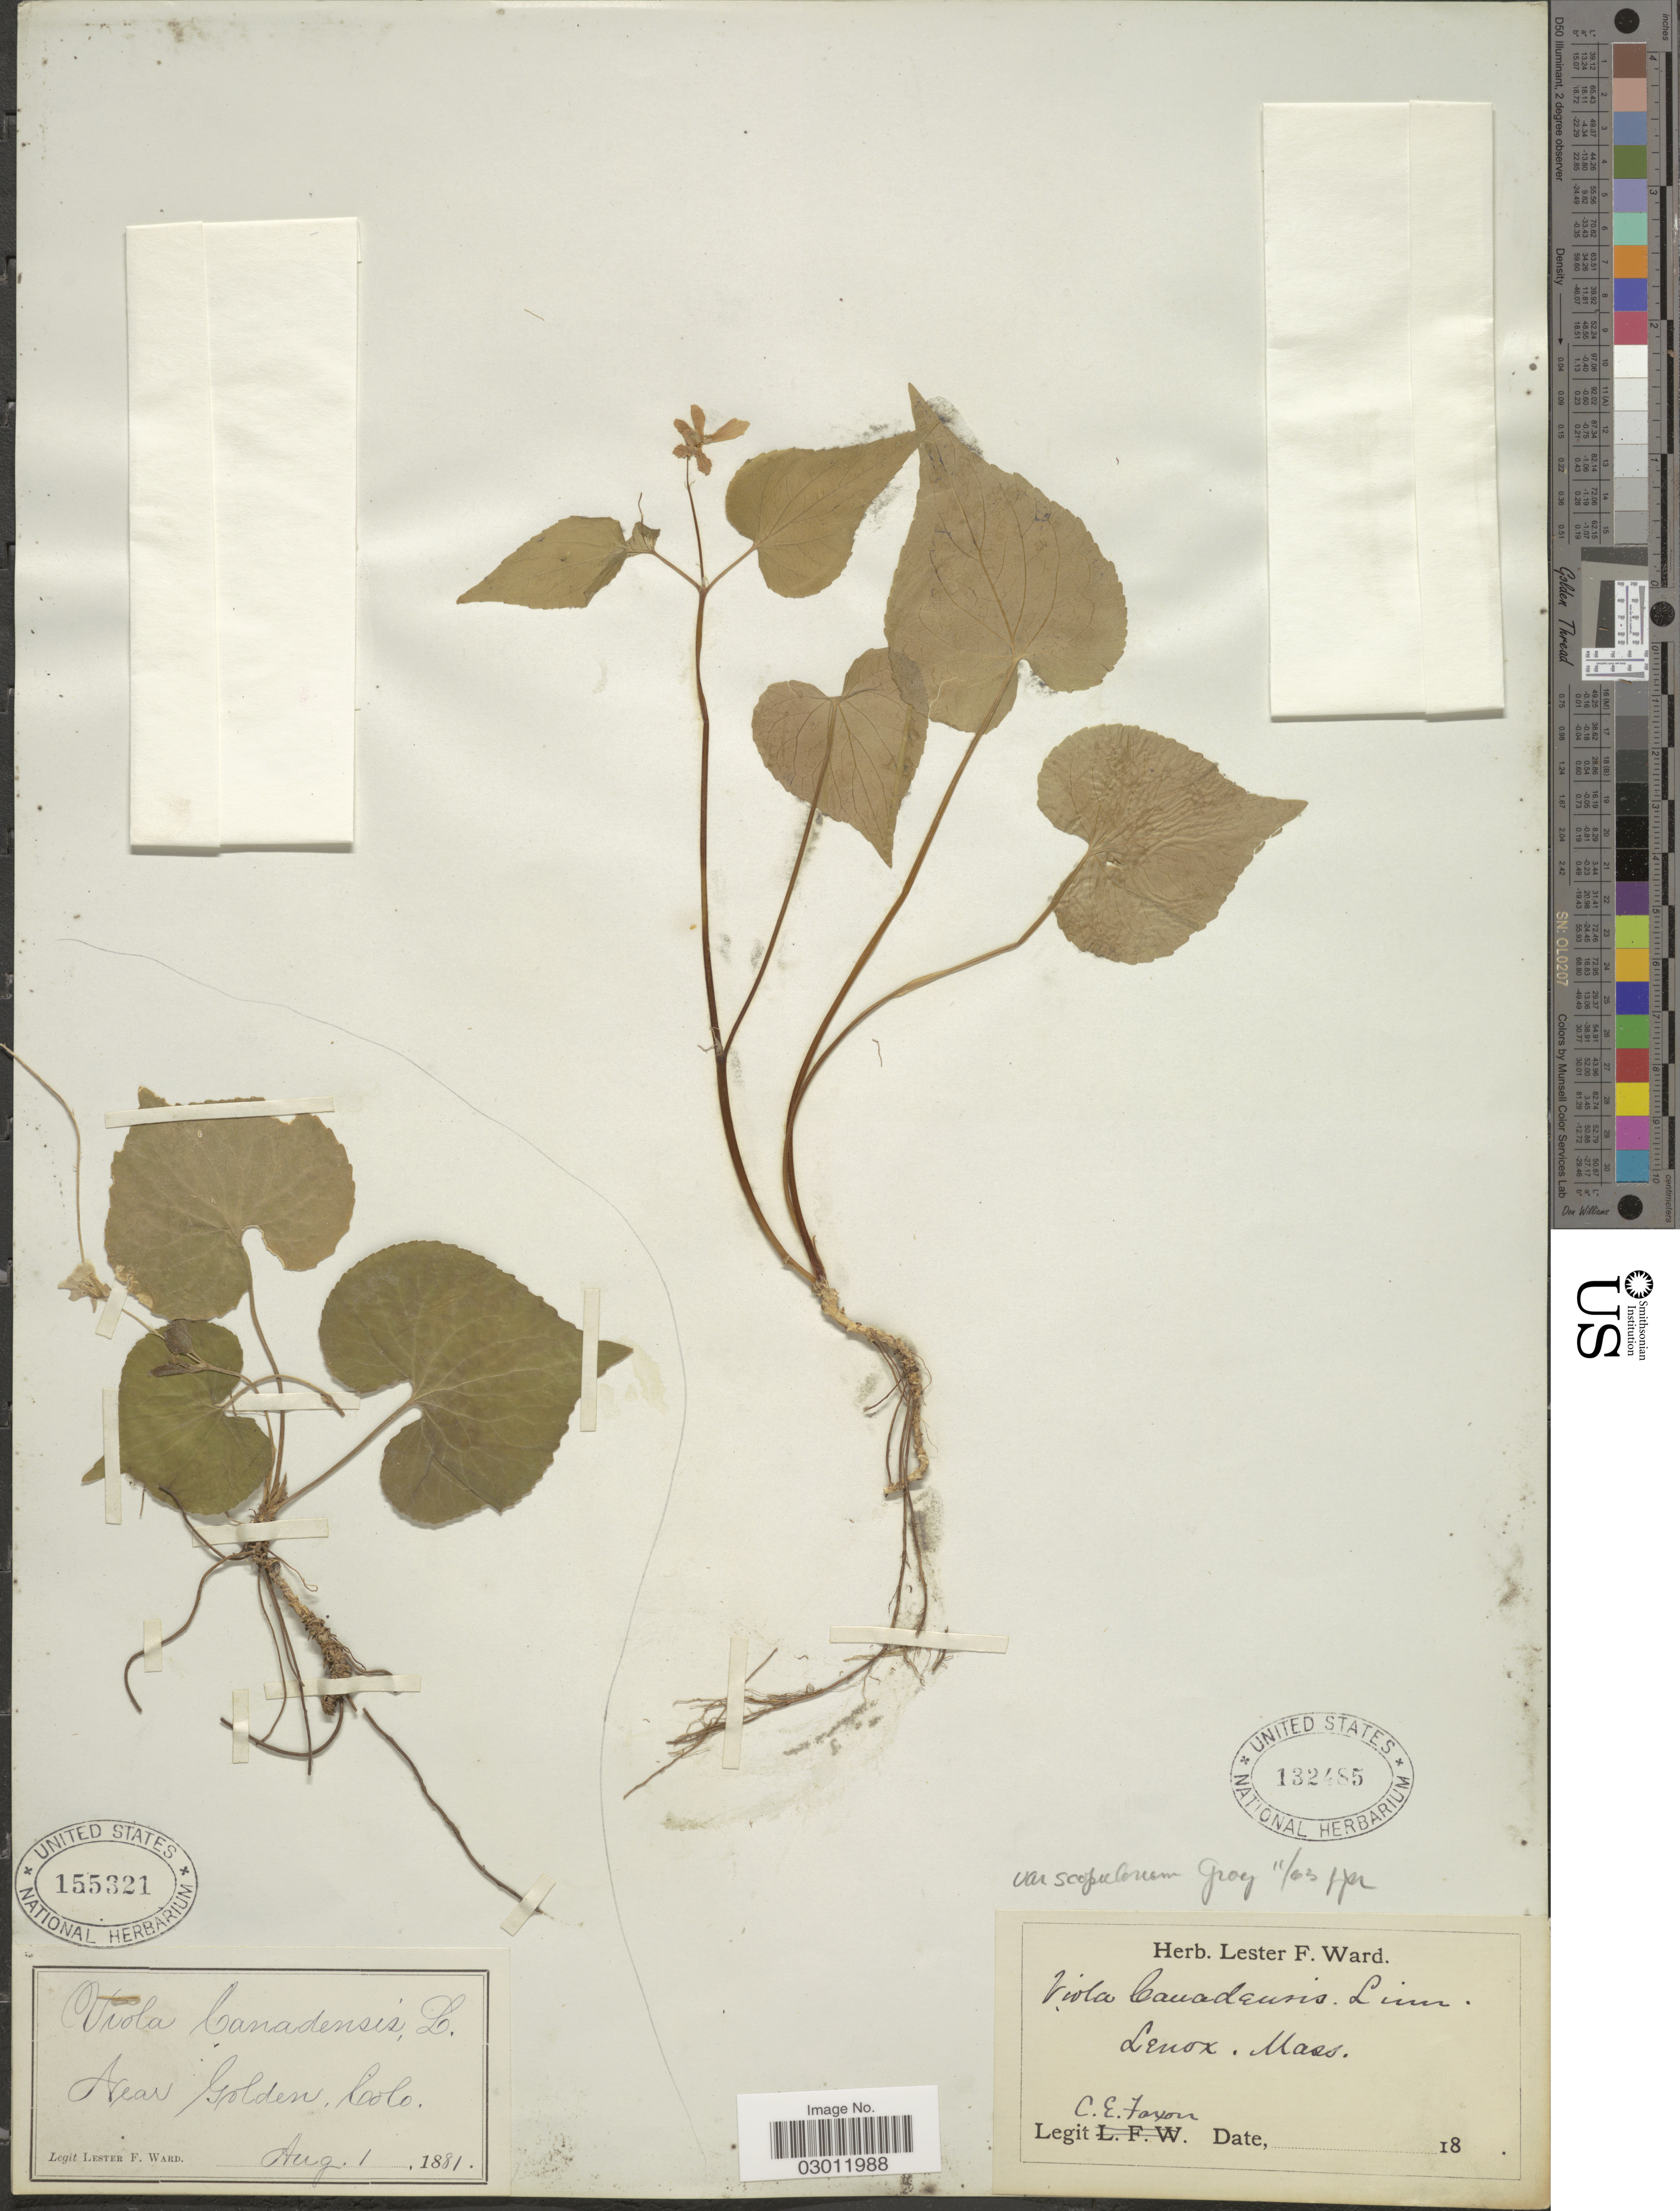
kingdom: Plantae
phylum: Tracheophyta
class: Magnoliopsida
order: Malpighiales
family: Violaceae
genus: Viola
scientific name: Viola canadensis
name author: L.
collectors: C. Faxon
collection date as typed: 18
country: United States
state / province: Massachusetts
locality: Lenox, Mass.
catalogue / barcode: US 132485